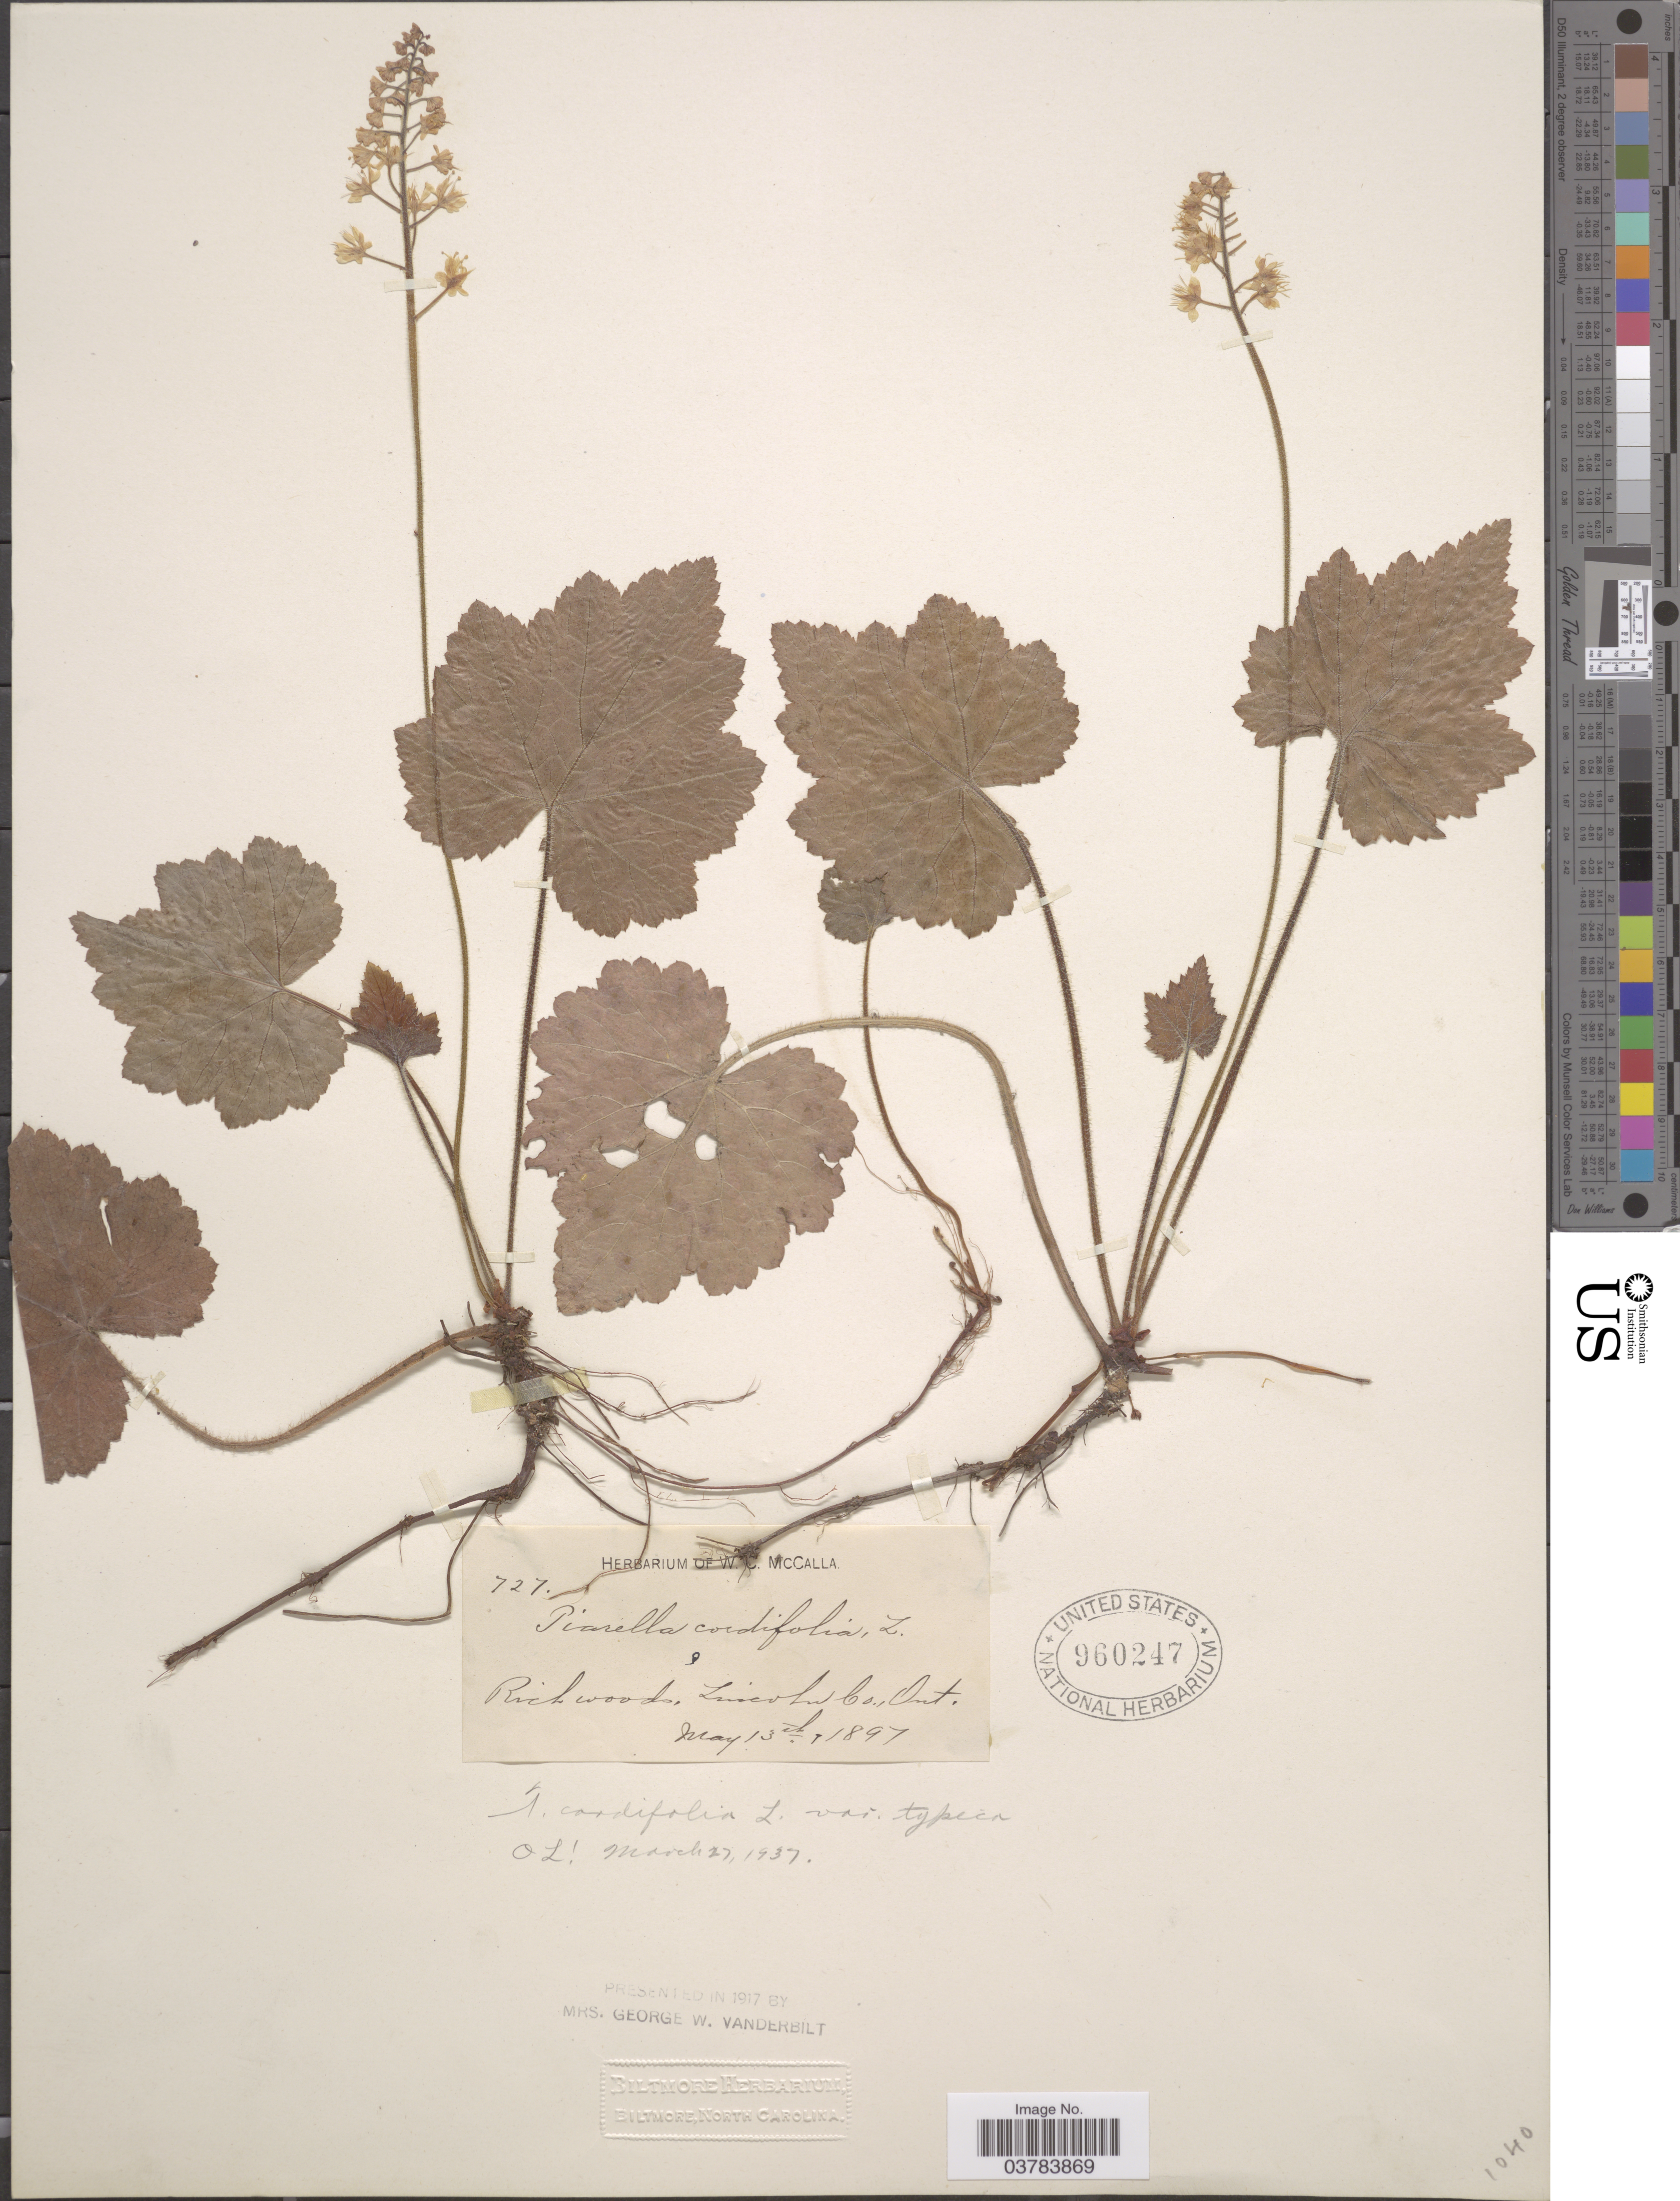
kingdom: Plantae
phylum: Tracheophyta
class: Magnoliopsida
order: Saxifragales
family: Saxifragaceae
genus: Tiarella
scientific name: Tiarella cordifolia var. typica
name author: Lakela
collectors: ex herb. W. C. McCalla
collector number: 727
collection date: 1897-05-13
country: Canada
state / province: Ontario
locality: Rich woods, Lincoln Co.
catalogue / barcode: US 960247